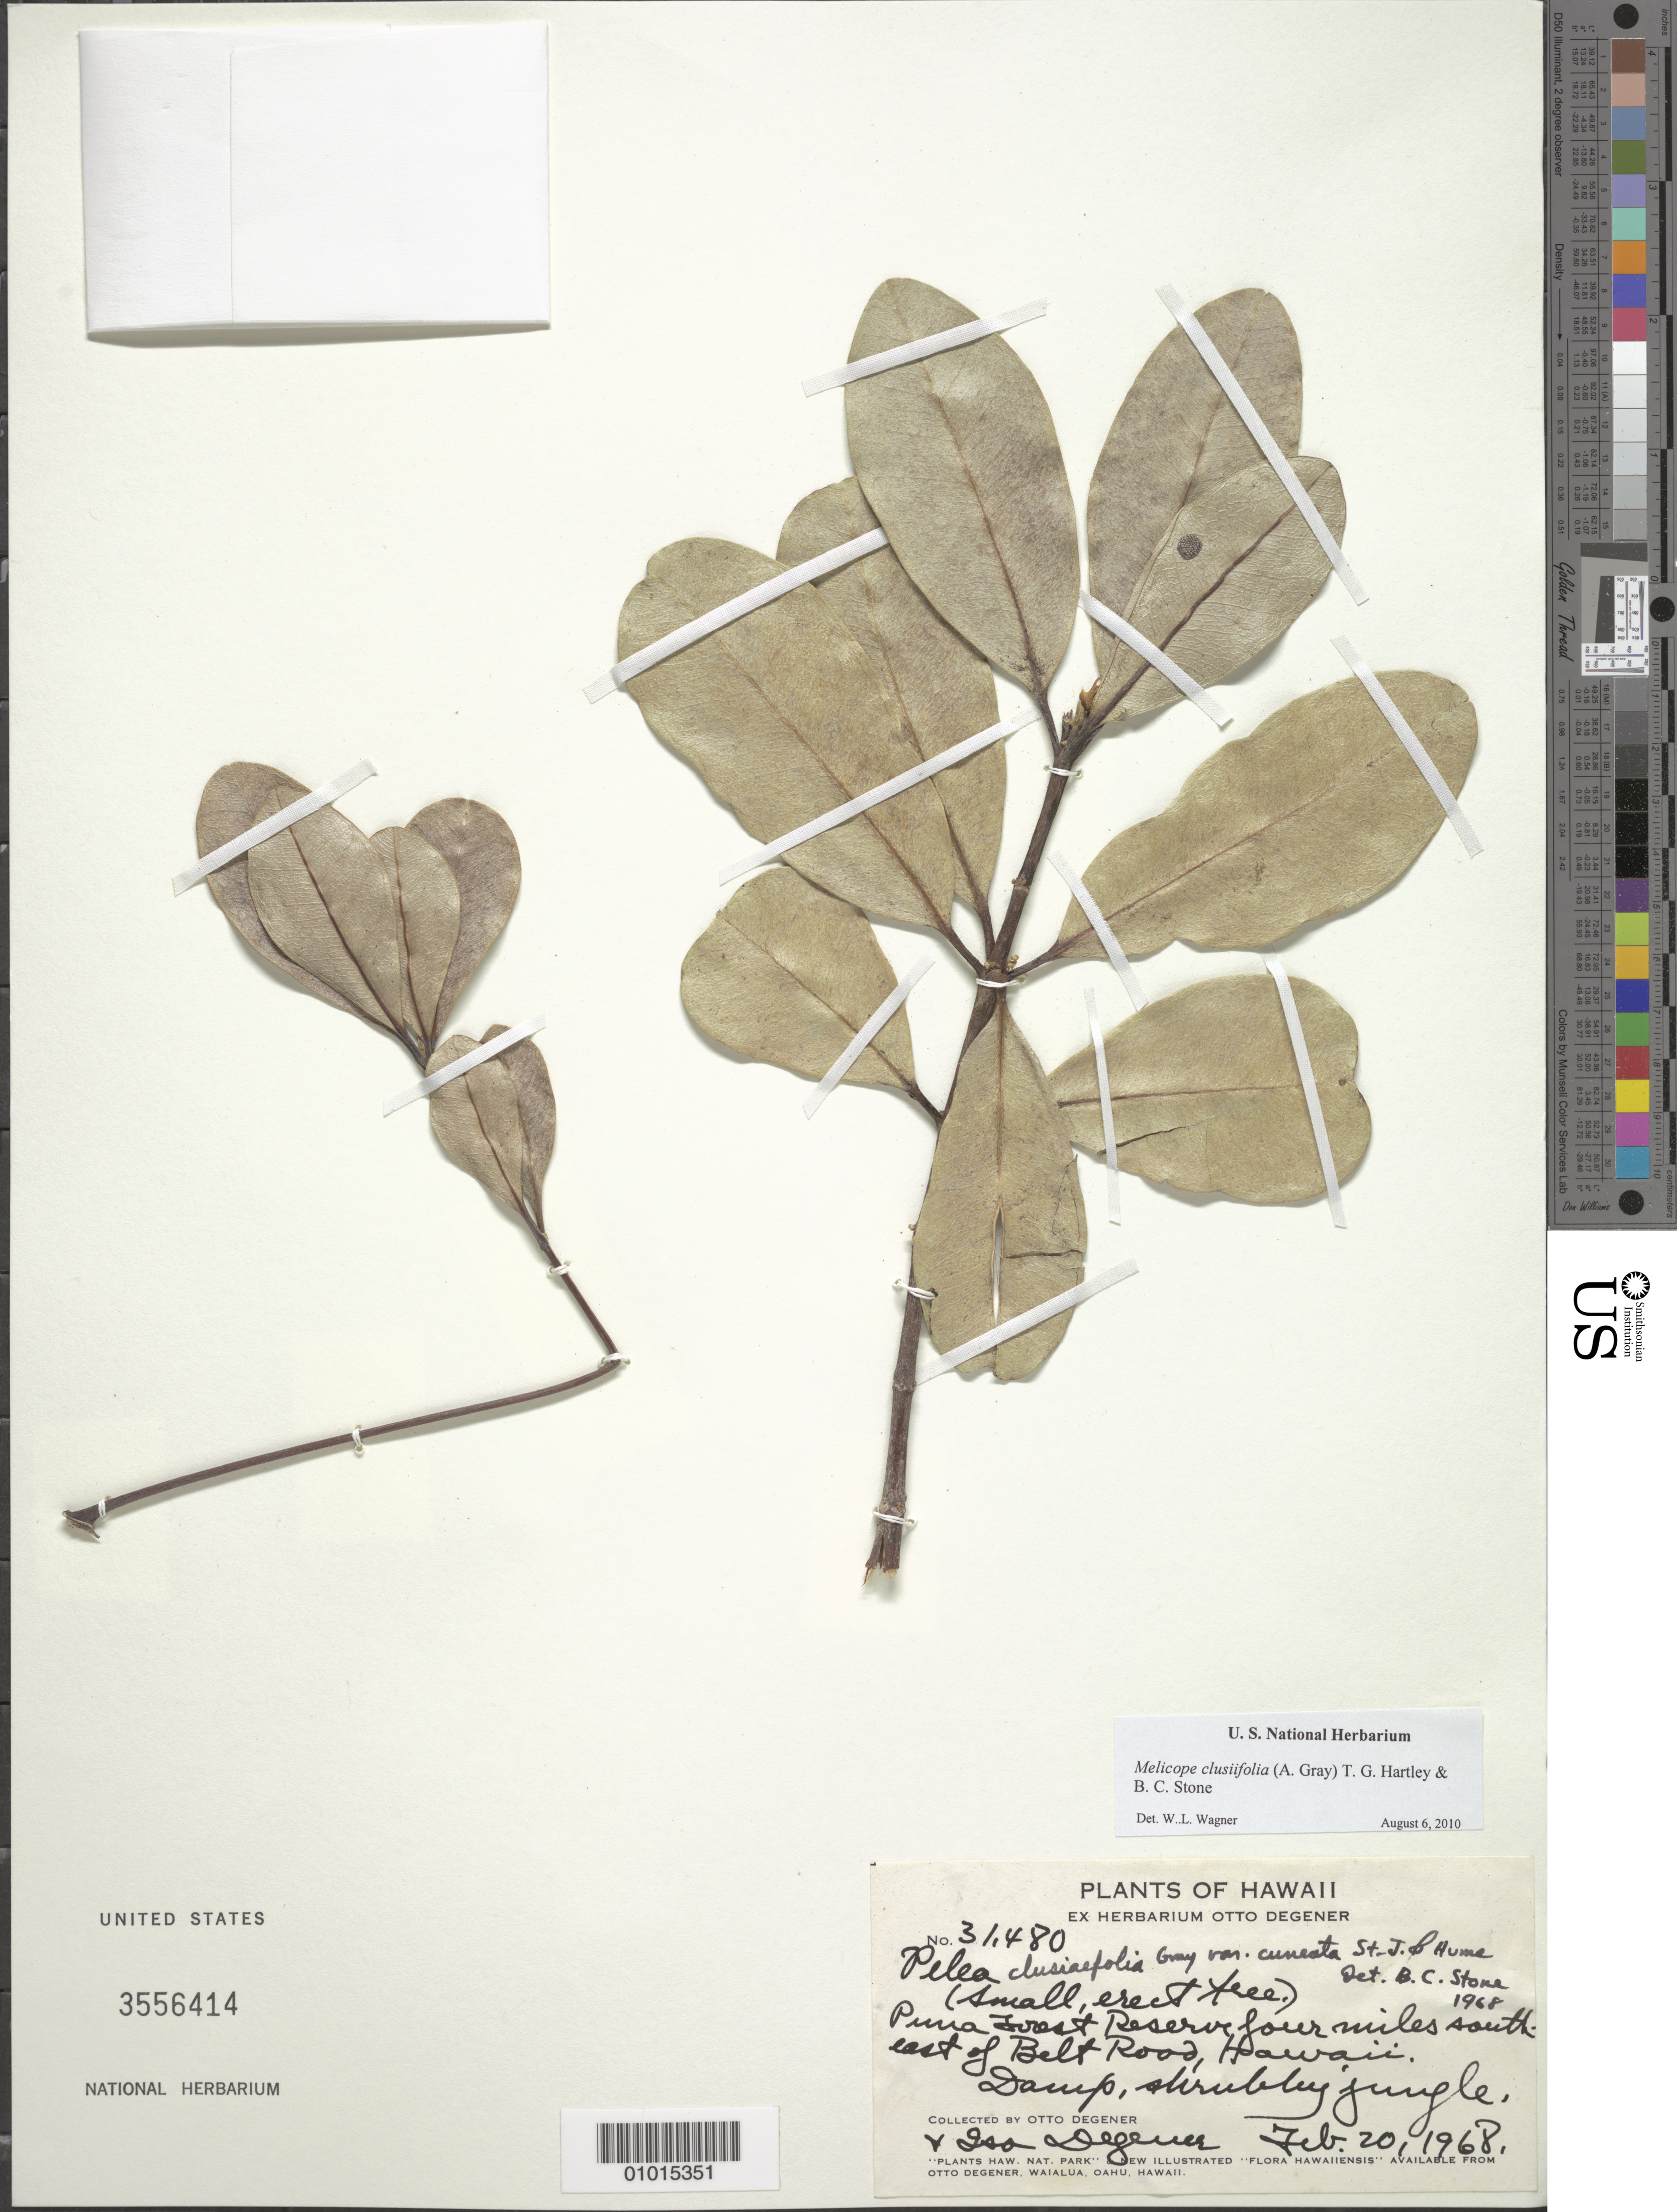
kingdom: Plantae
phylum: Tracheophyta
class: Magnoliopsida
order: Sapindales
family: Rutaceae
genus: Melicope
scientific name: Melicope clusiifolia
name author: (A. Gray) T.G. Hartley & B.C. Stone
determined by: Wagner, W. L., (BOT), Smithsonian Institution - National Museum of Natural History (UNITED STATES)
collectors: O. Degener & I. Degener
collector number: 31480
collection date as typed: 20 Feb 1968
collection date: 1968-02-20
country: United States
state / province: Hawaii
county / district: Hawaii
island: Hawaii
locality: Puna Forest Reserve, 4 miles SE of Belt Rood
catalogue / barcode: US 3556414